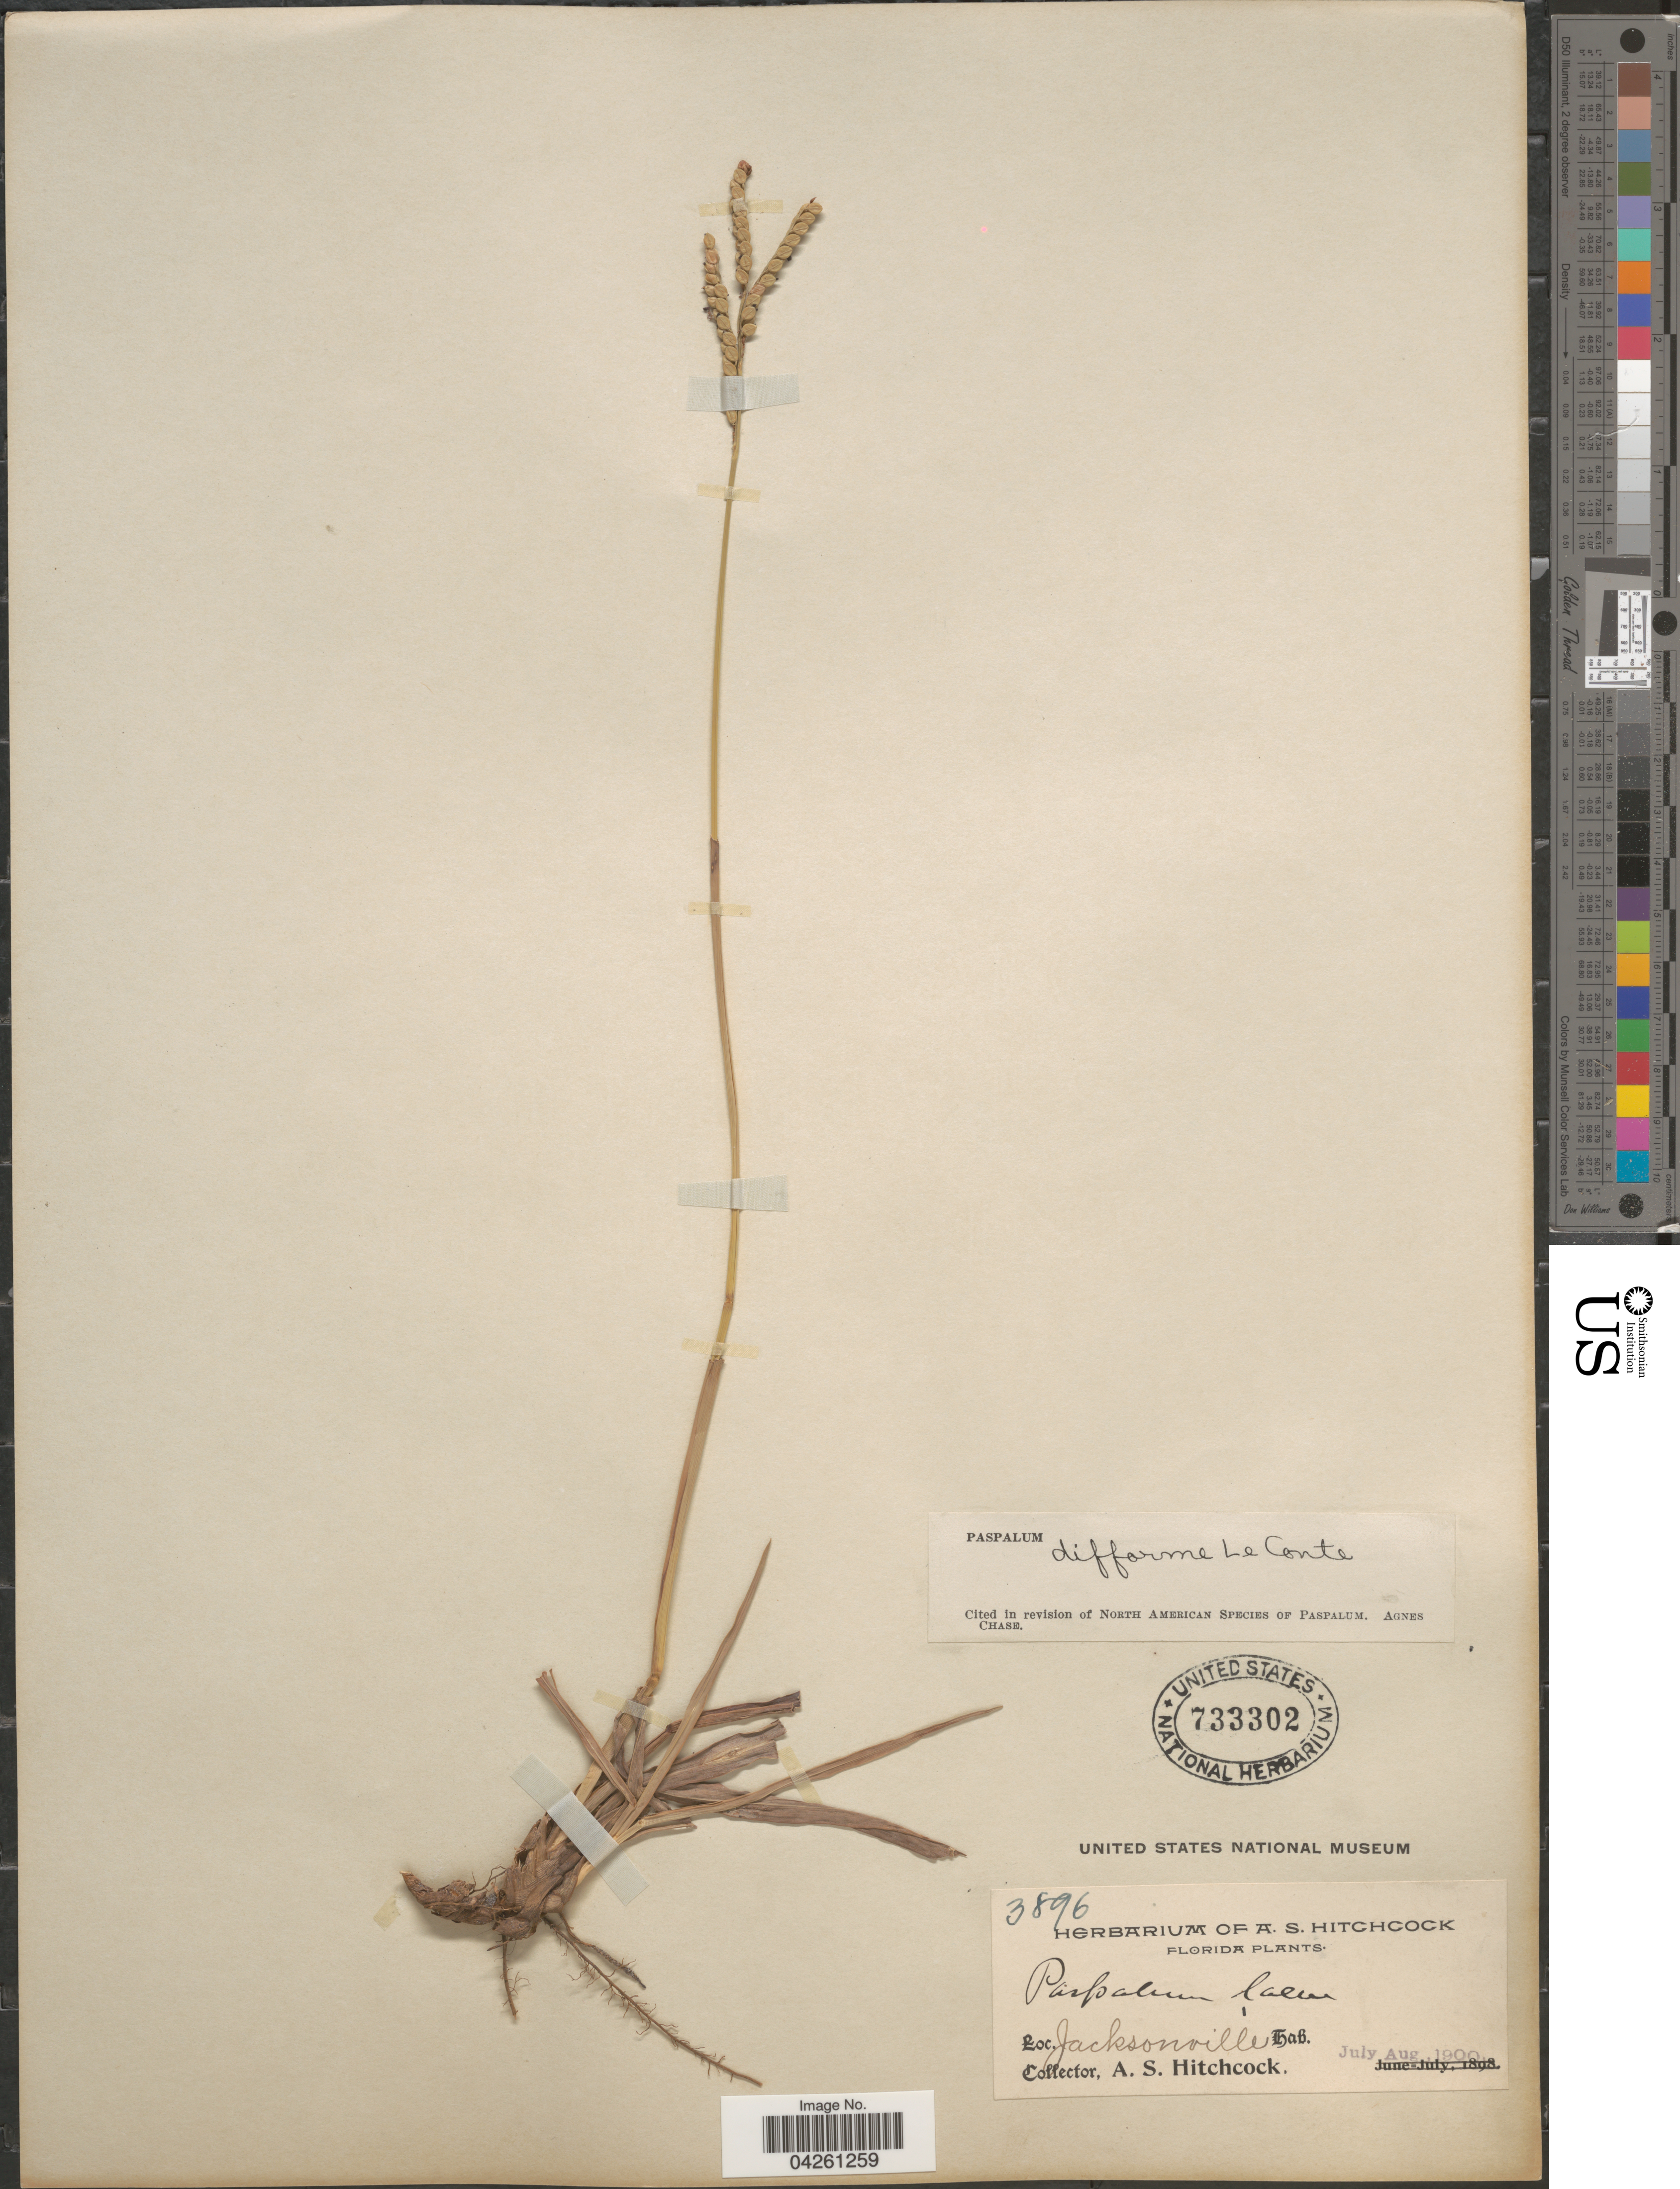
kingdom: Plantae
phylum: Tracheophyta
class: Liliopsida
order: Poales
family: Poaceae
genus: Paspalum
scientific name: Paspalum difforme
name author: Leconte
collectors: A. S. Hitchcock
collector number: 3896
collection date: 1900-07/1900-08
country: United States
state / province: Florida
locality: Jacksonville.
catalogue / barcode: US 733302